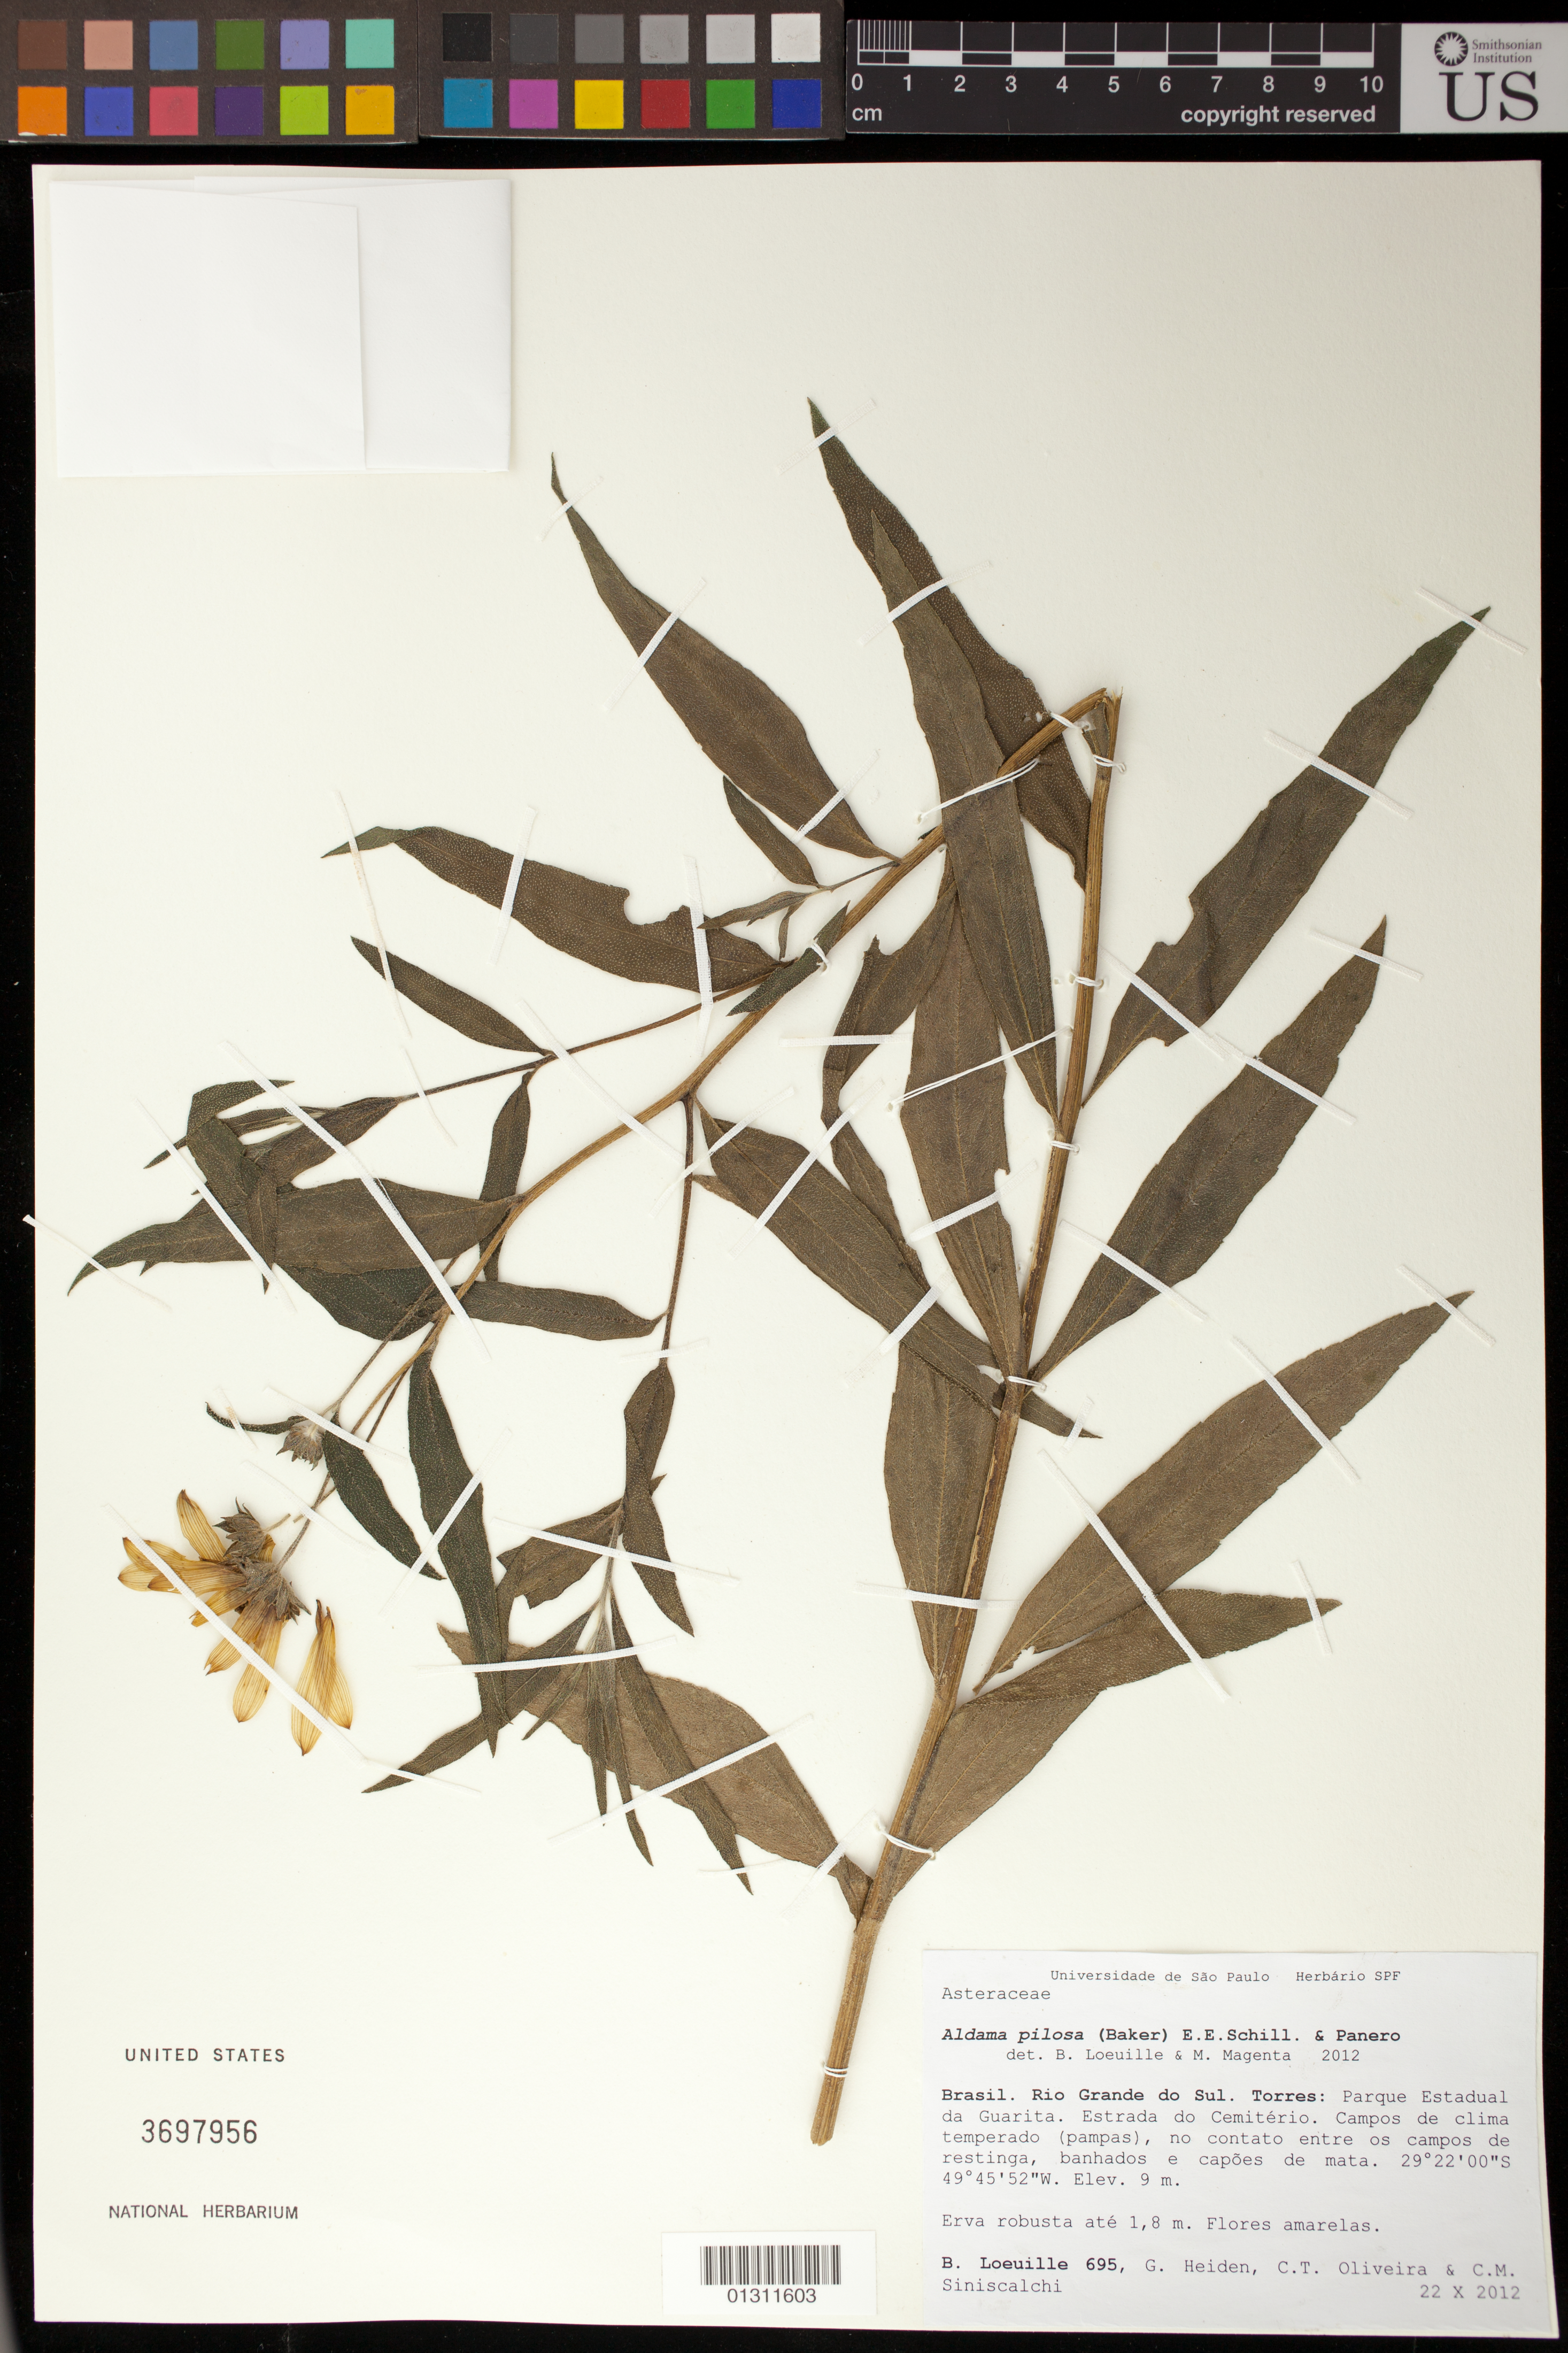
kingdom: Plantae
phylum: Tracheophyta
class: Magnoliopsida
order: Asterales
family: Asteraceae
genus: Viguiera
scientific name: Viguiera pilosa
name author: Maguire & Wurdack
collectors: B. Loeuille, G. Heiden, C. T. Oliveira & C. Siniscalchi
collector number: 695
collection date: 2012-10-22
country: Brazil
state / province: Rio Grande do Sul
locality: Torres: Parque Estadual de Guarita. Estrada do Cemiterio.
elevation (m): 9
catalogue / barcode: US 3697956